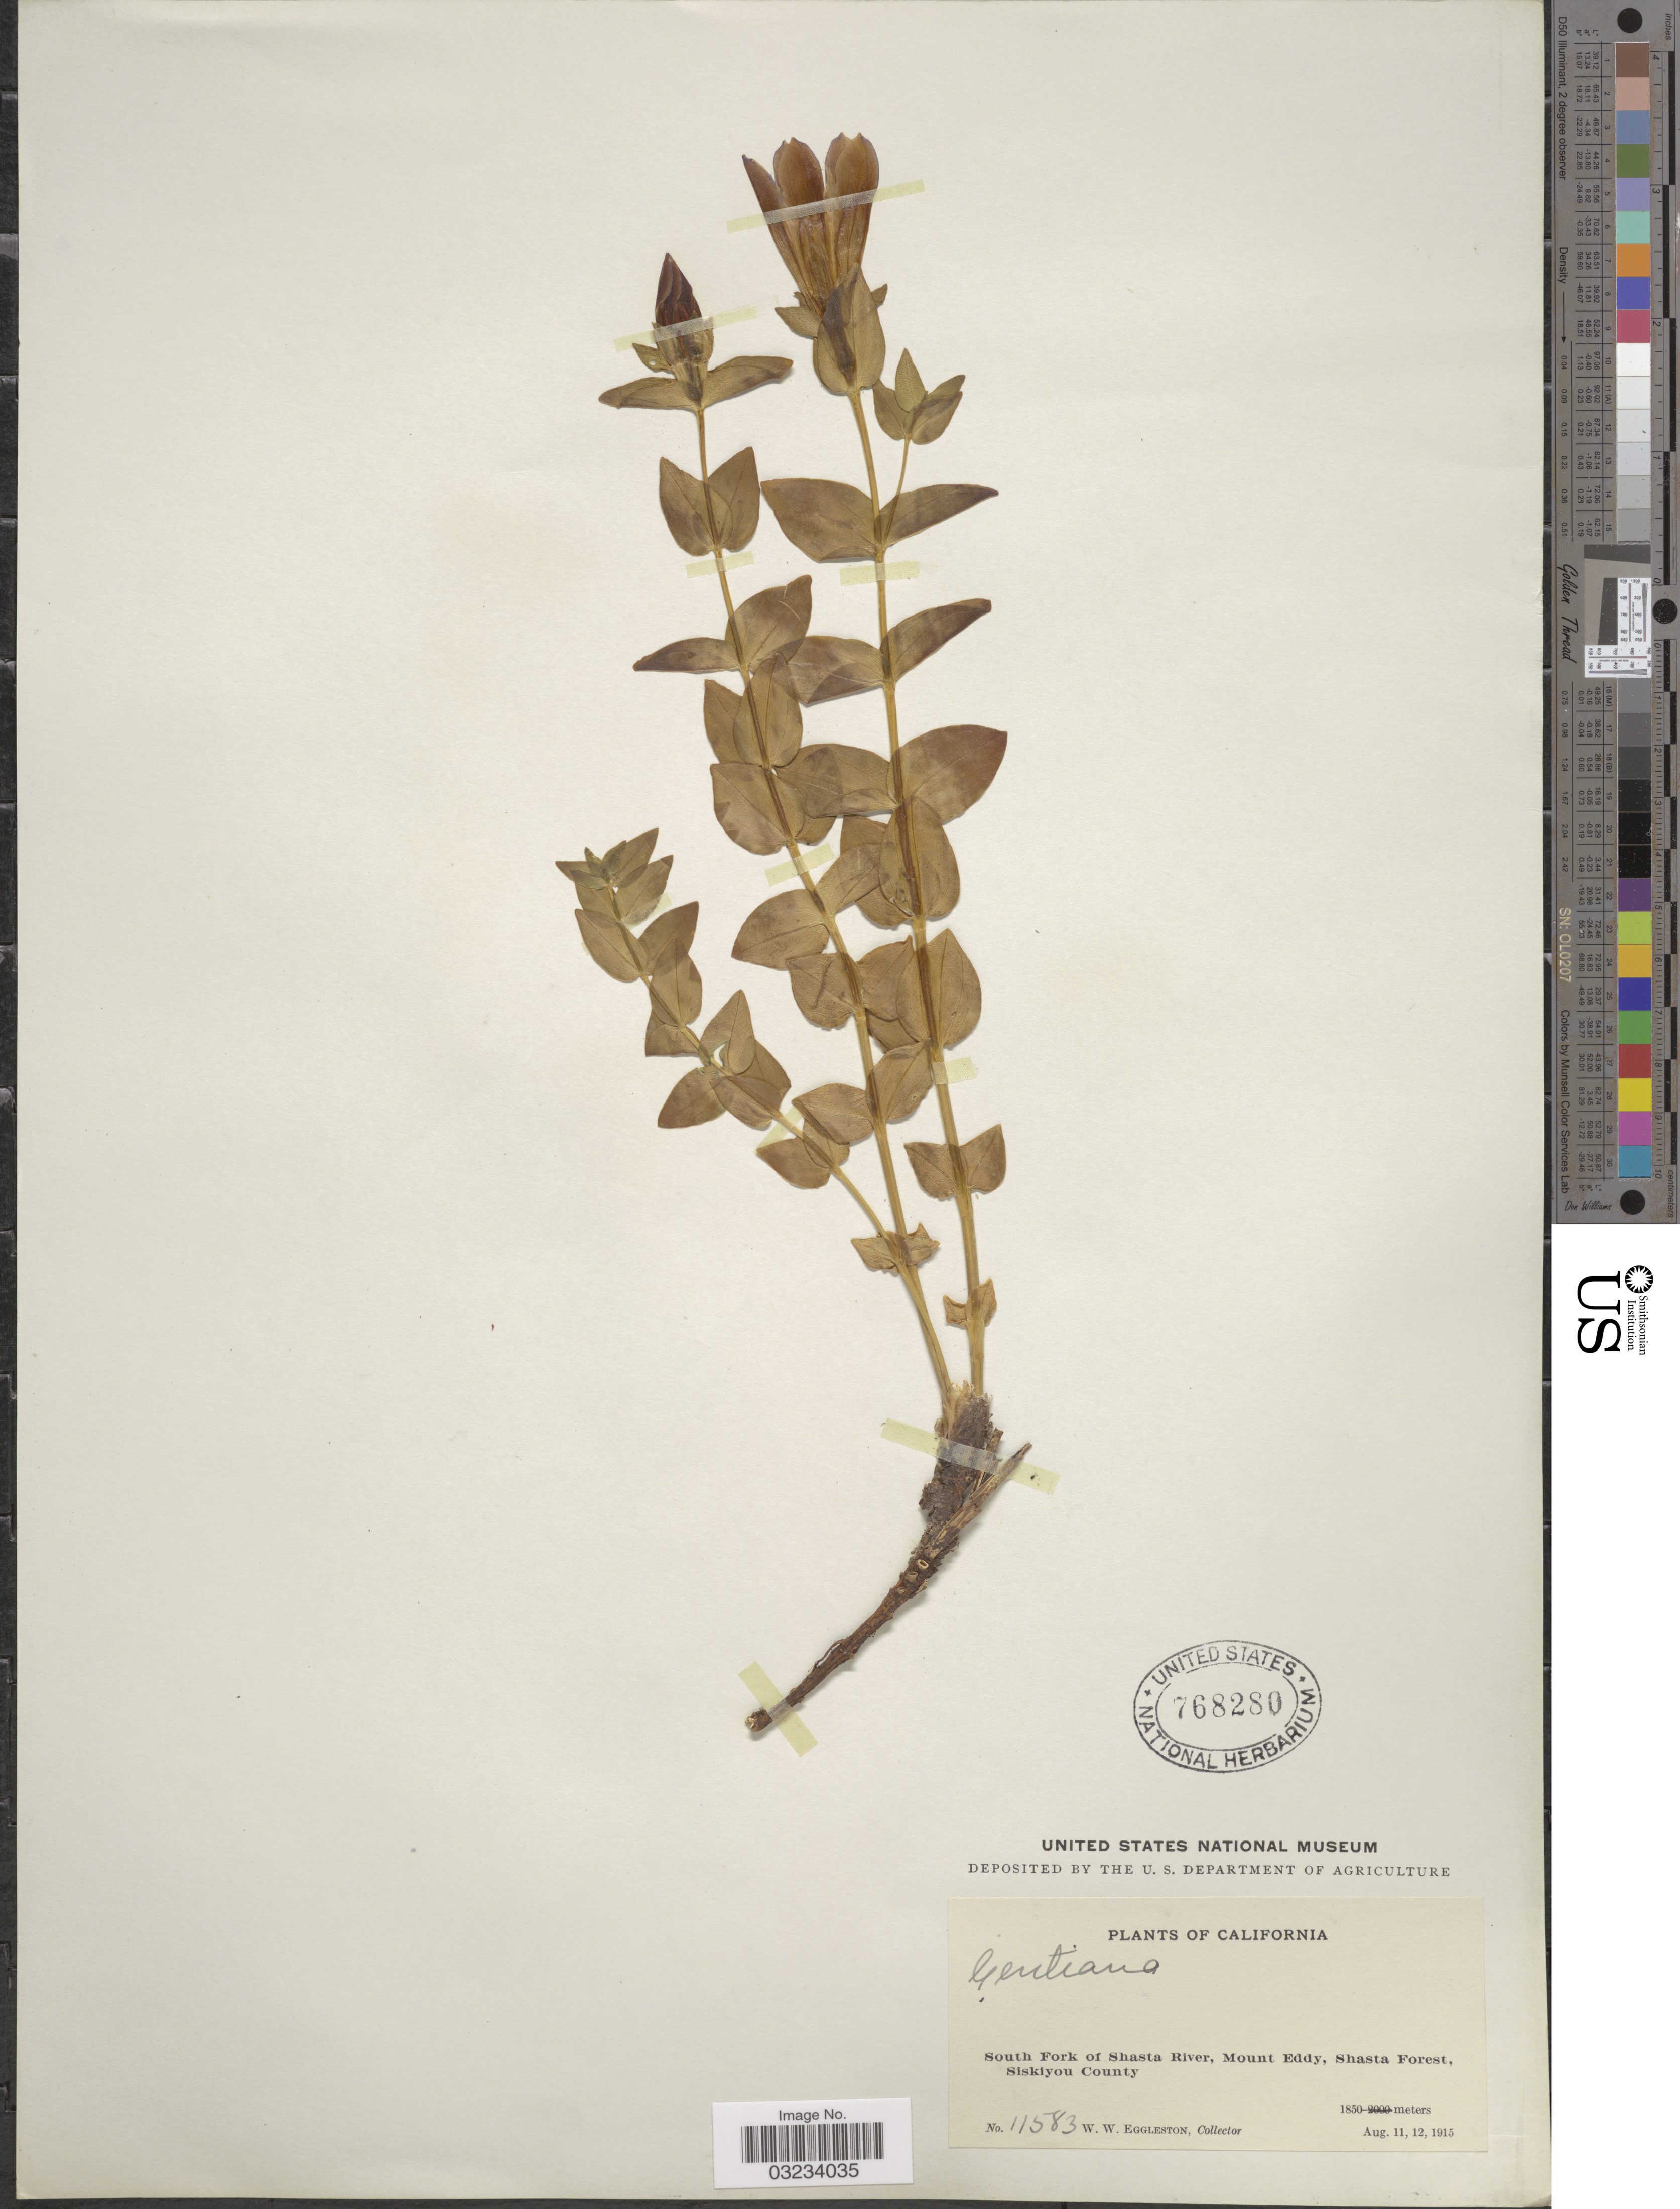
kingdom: Plantae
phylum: Tracheophyta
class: Magnoliopsida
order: Gentianales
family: Gentianaceae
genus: Gentiana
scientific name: Gentiana calycosa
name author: Griseb.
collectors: W. Eglleston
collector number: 11583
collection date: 1915-08-11/1915-08-12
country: United States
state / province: California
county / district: Siskiyou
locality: South Fork of Shasta River, Mount Eddy, Shasta Forest, Siskiyou County.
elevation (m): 1850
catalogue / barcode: US 768280